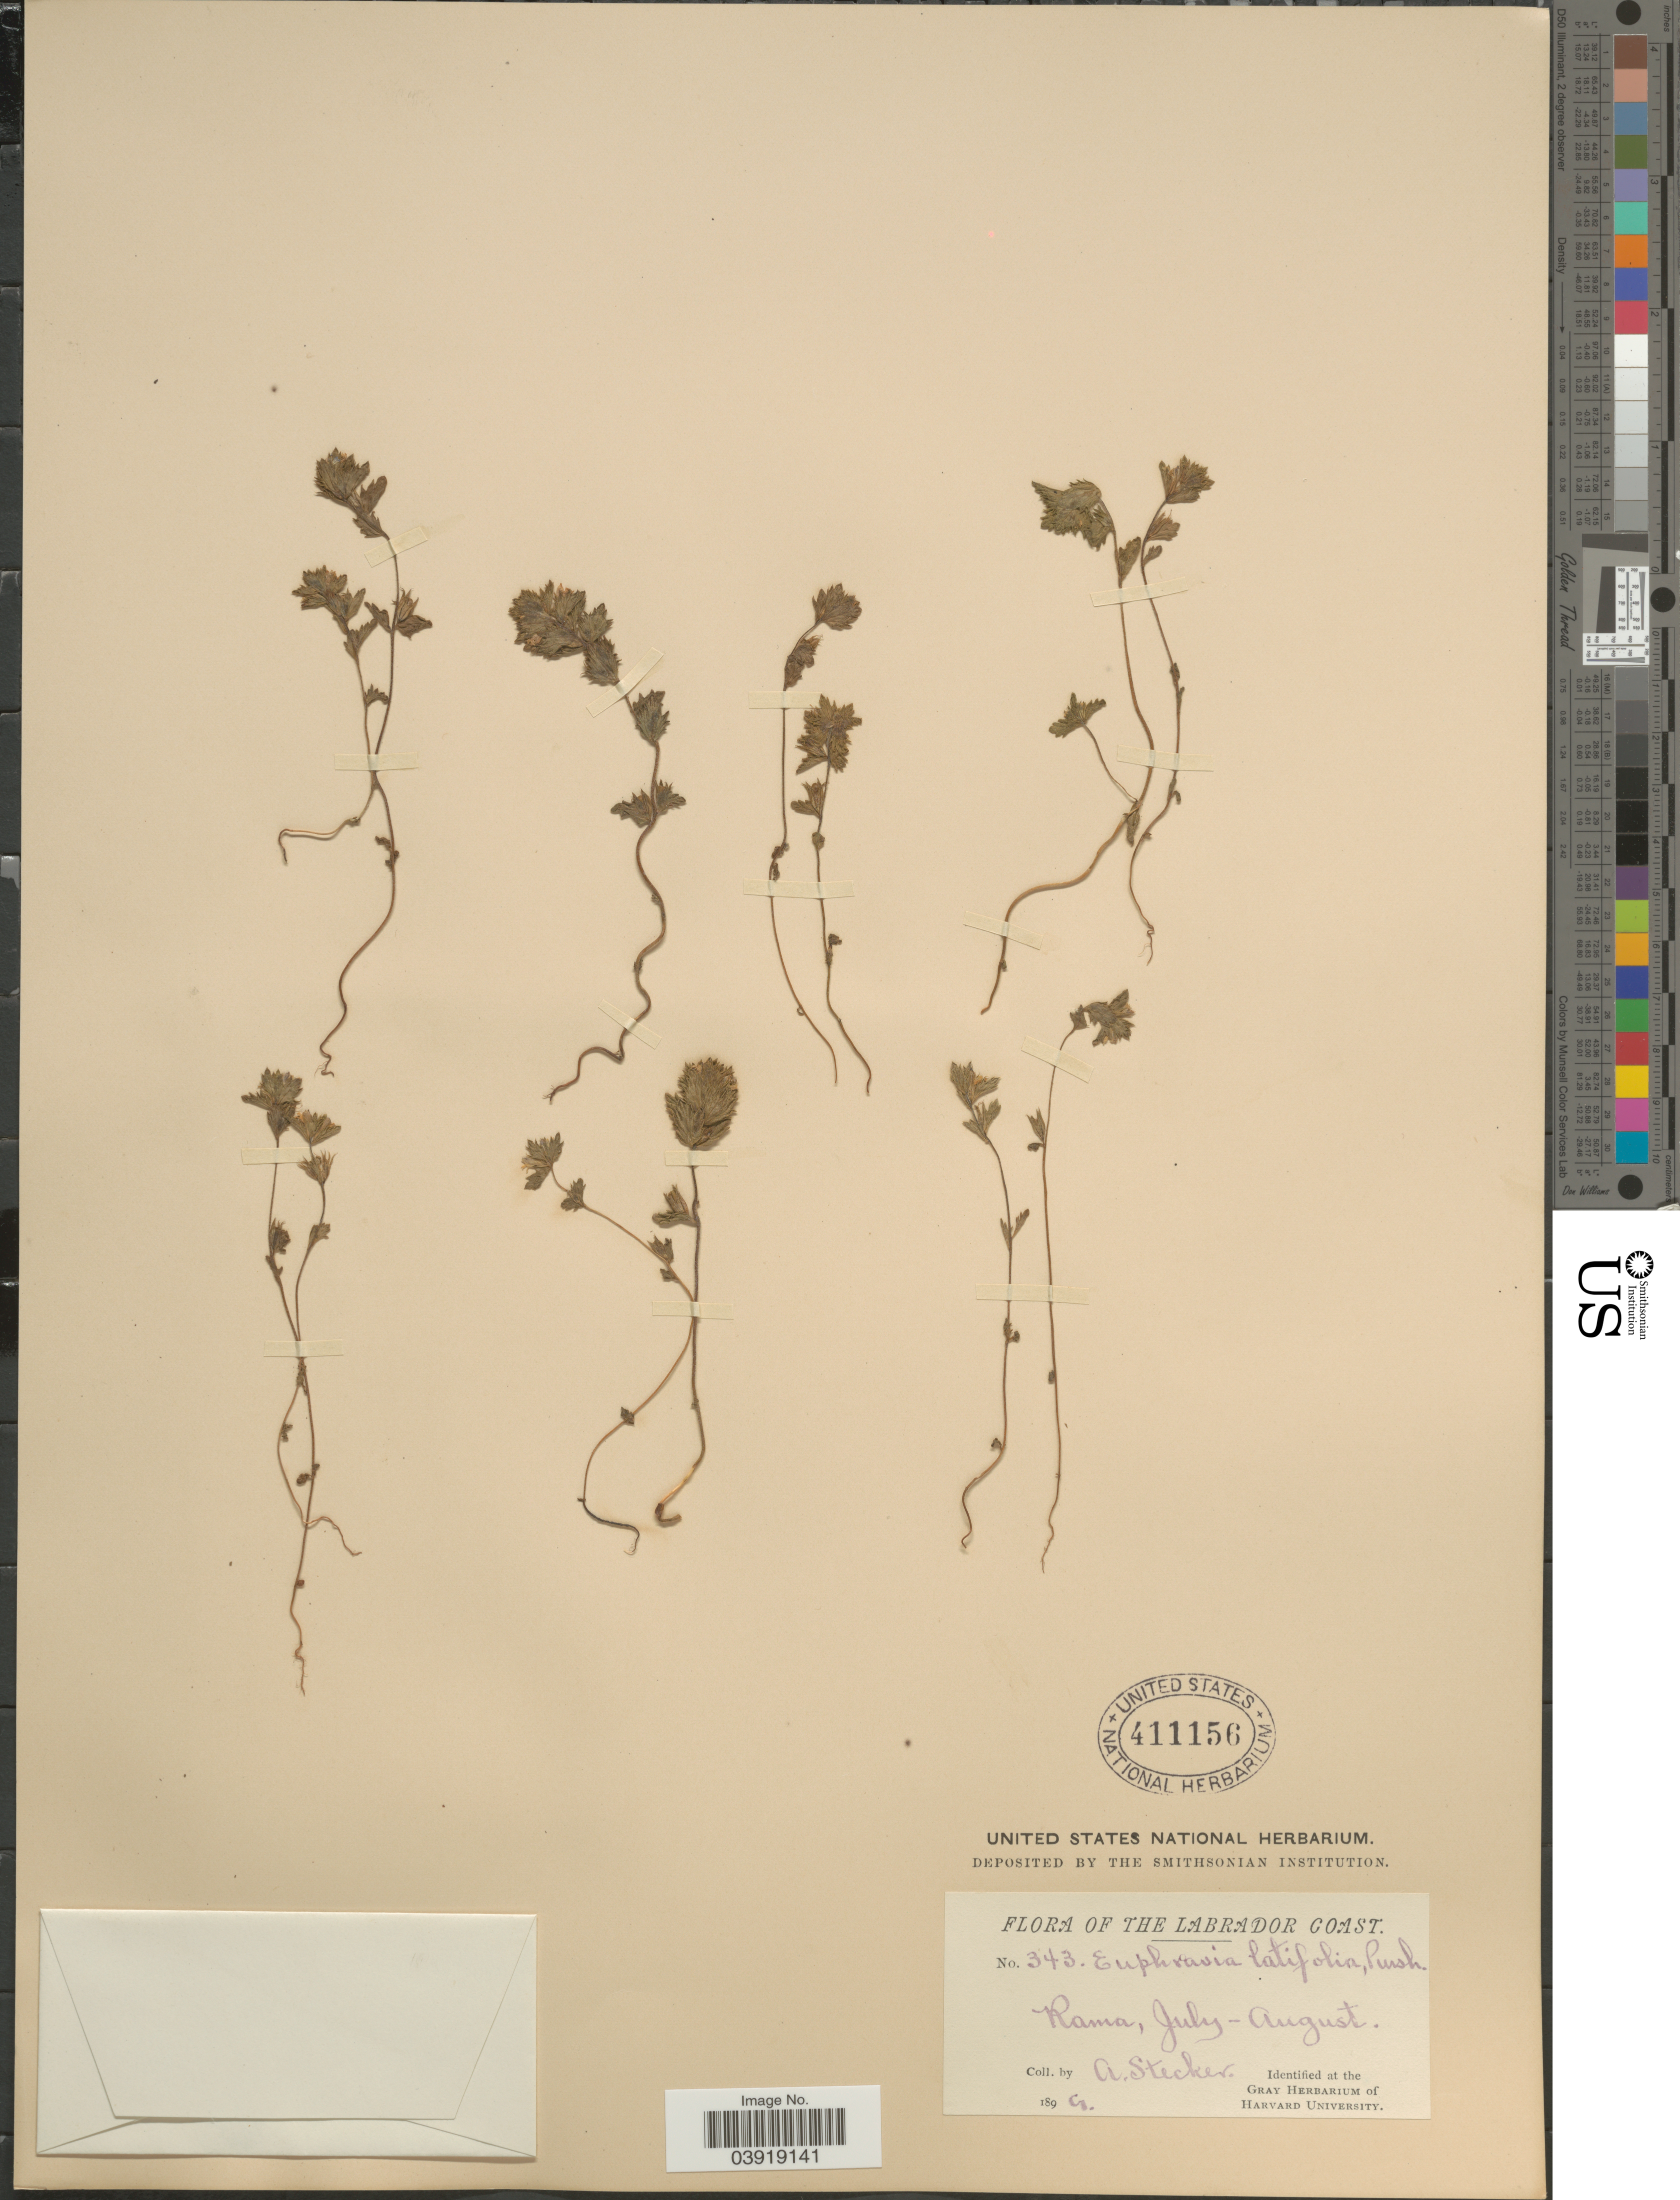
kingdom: Plantae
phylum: Tracheophyta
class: Magnoliopsida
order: Lamiales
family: Orobanchaceae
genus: Euphrasia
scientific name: Euphrasia sp.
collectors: A. Stecker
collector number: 343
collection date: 1899-07/1899-08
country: Canada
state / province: Newfoundland and Labrador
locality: Labrador Coast. Rama.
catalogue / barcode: US 41156